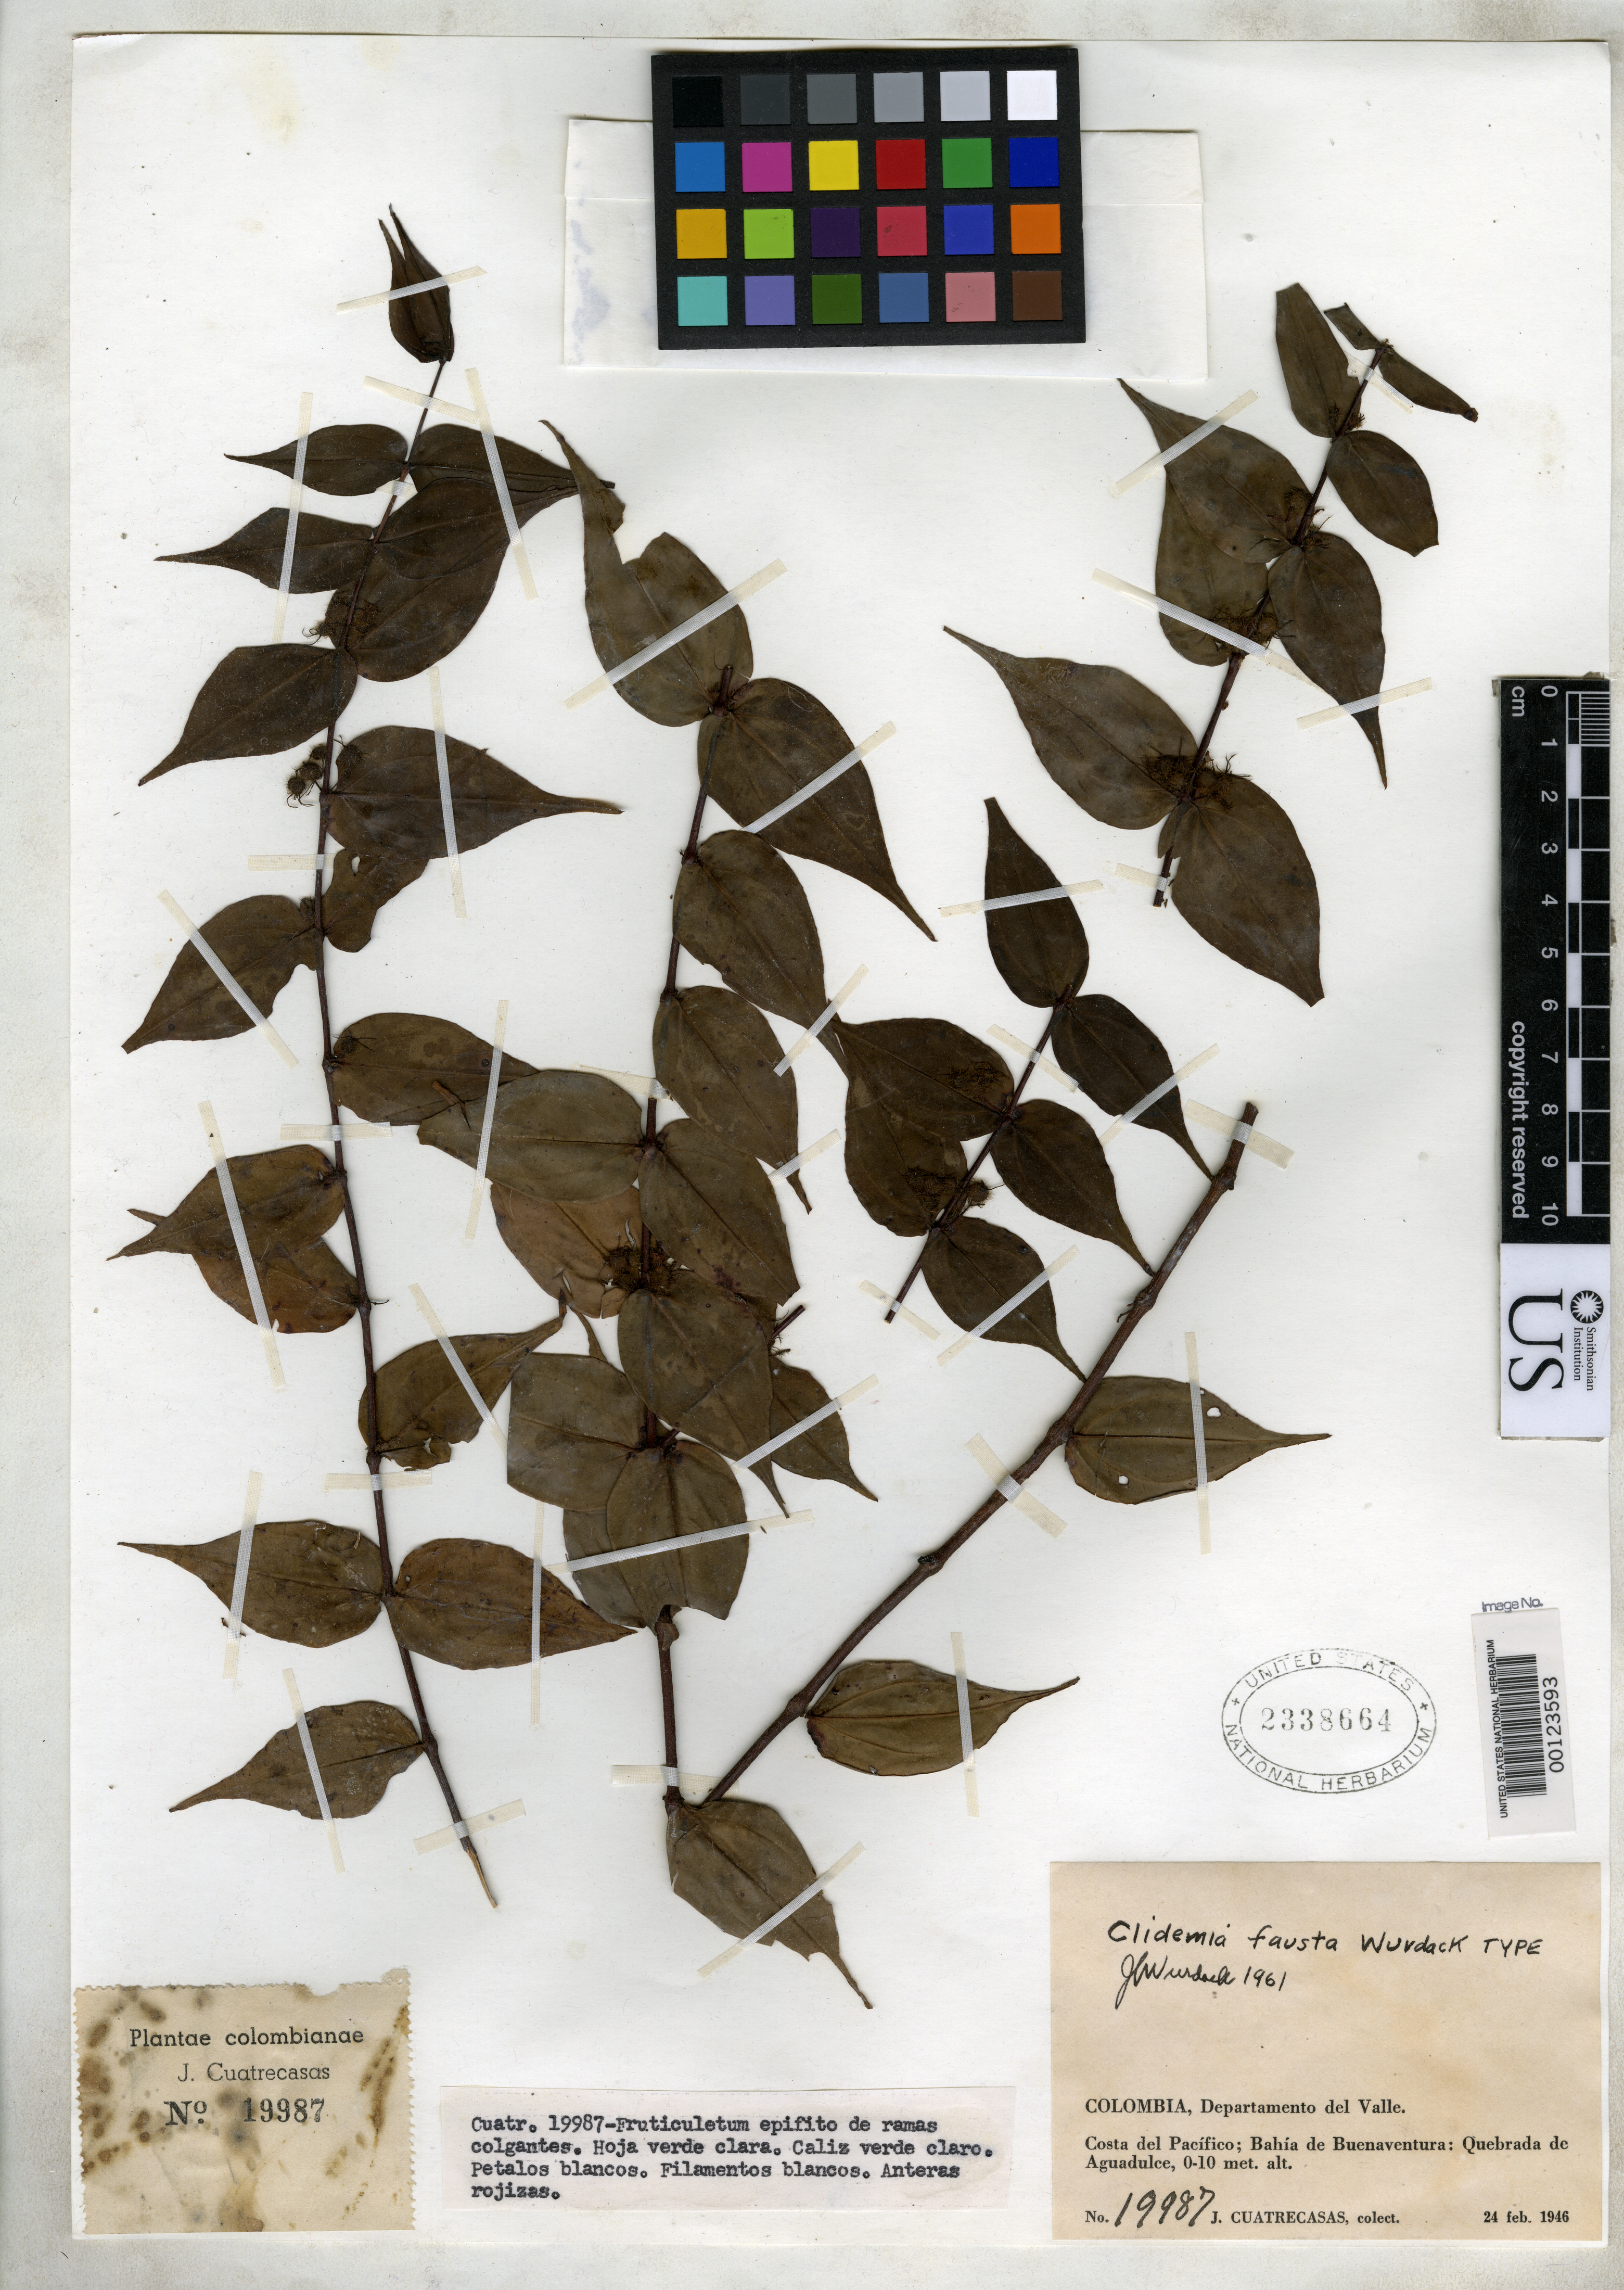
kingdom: Plantae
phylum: Tracheophyta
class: Magnoliopsida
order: Myrtales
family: Melastomataceae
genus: Clidemia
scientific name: Clidemia fausta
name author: Wurdack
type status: Holotype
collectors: J. Cuatrecasas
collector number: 19987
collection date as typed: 24 Feb 1946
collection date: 1946-02-24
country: Colombia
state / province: Valle del Cauca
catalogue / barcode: US 2338664